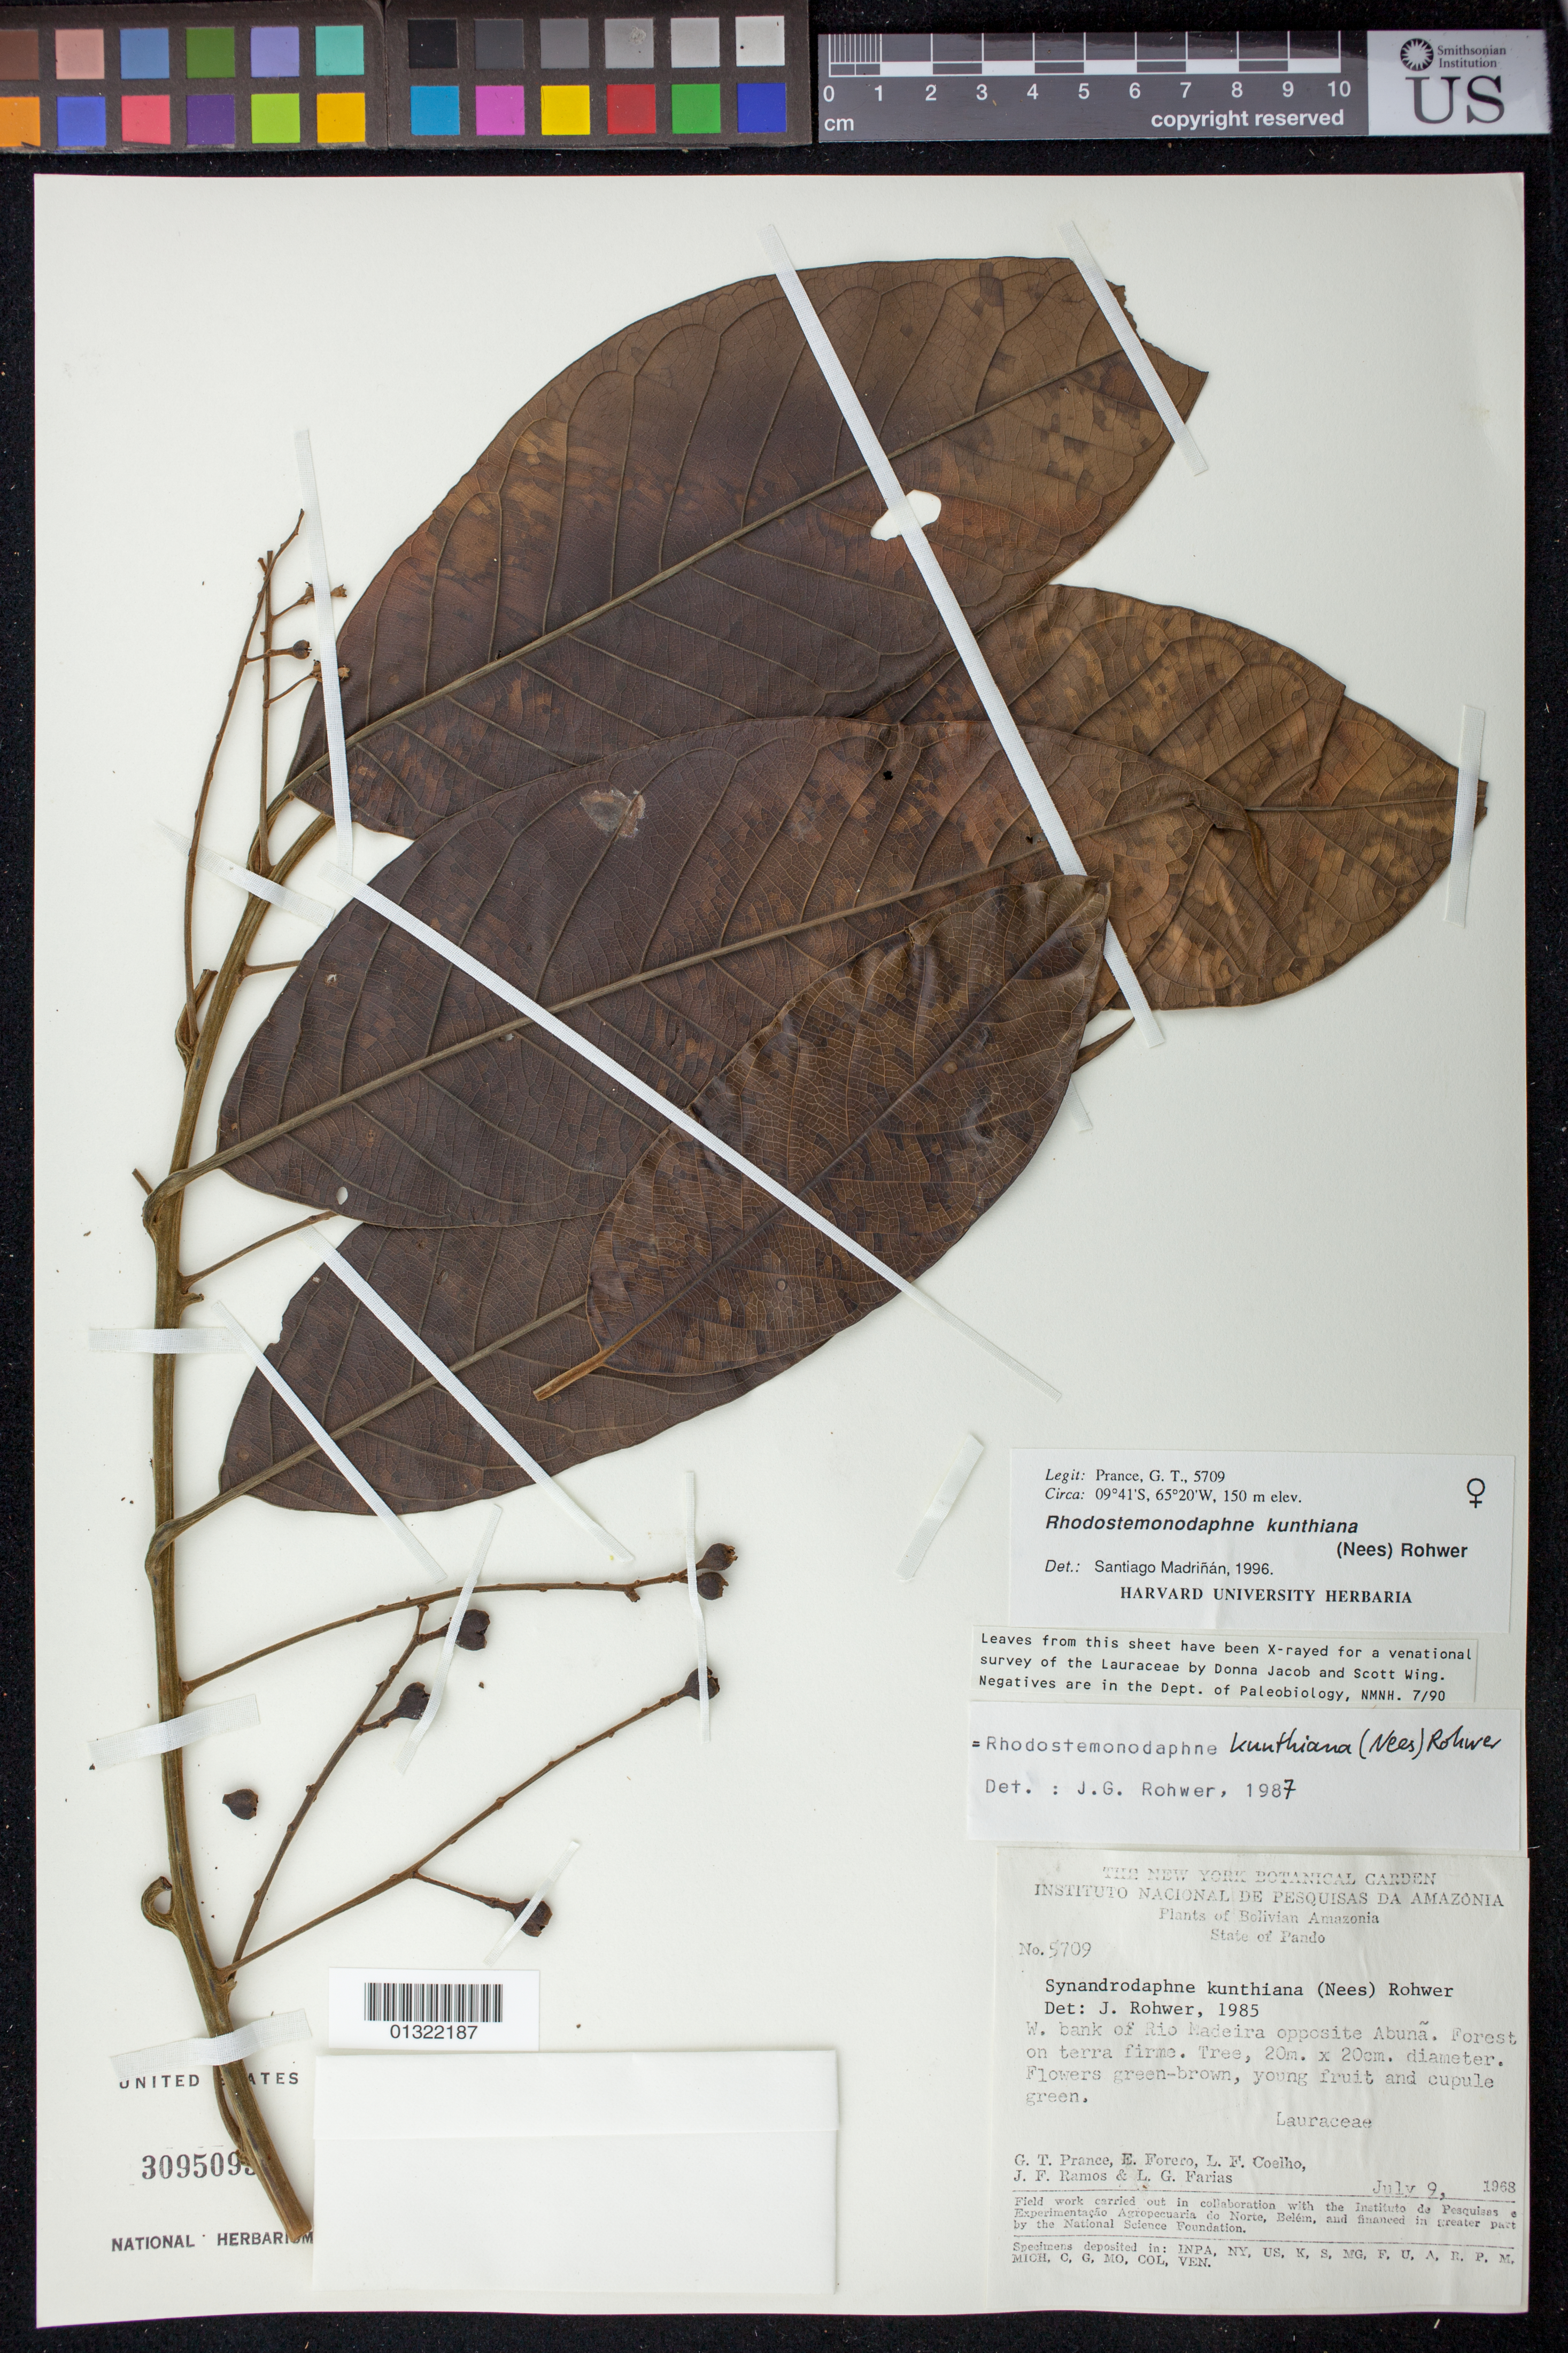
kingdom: Plantae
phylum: Tracheophyta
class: Magnoliopsida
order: Laurales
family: Lauraceae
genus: Rhodostemonodaphne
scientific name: Rhodostemonodaphne kunthiana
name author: (Nees) Rohwer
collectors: G. T. Prance, E. Forero, L. F. Coelho, L. F. Coelho & L. G. Farias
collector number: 5709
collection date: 1968-07-09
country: Bolivia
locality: W bank of Rio Madeira opposite Abunã